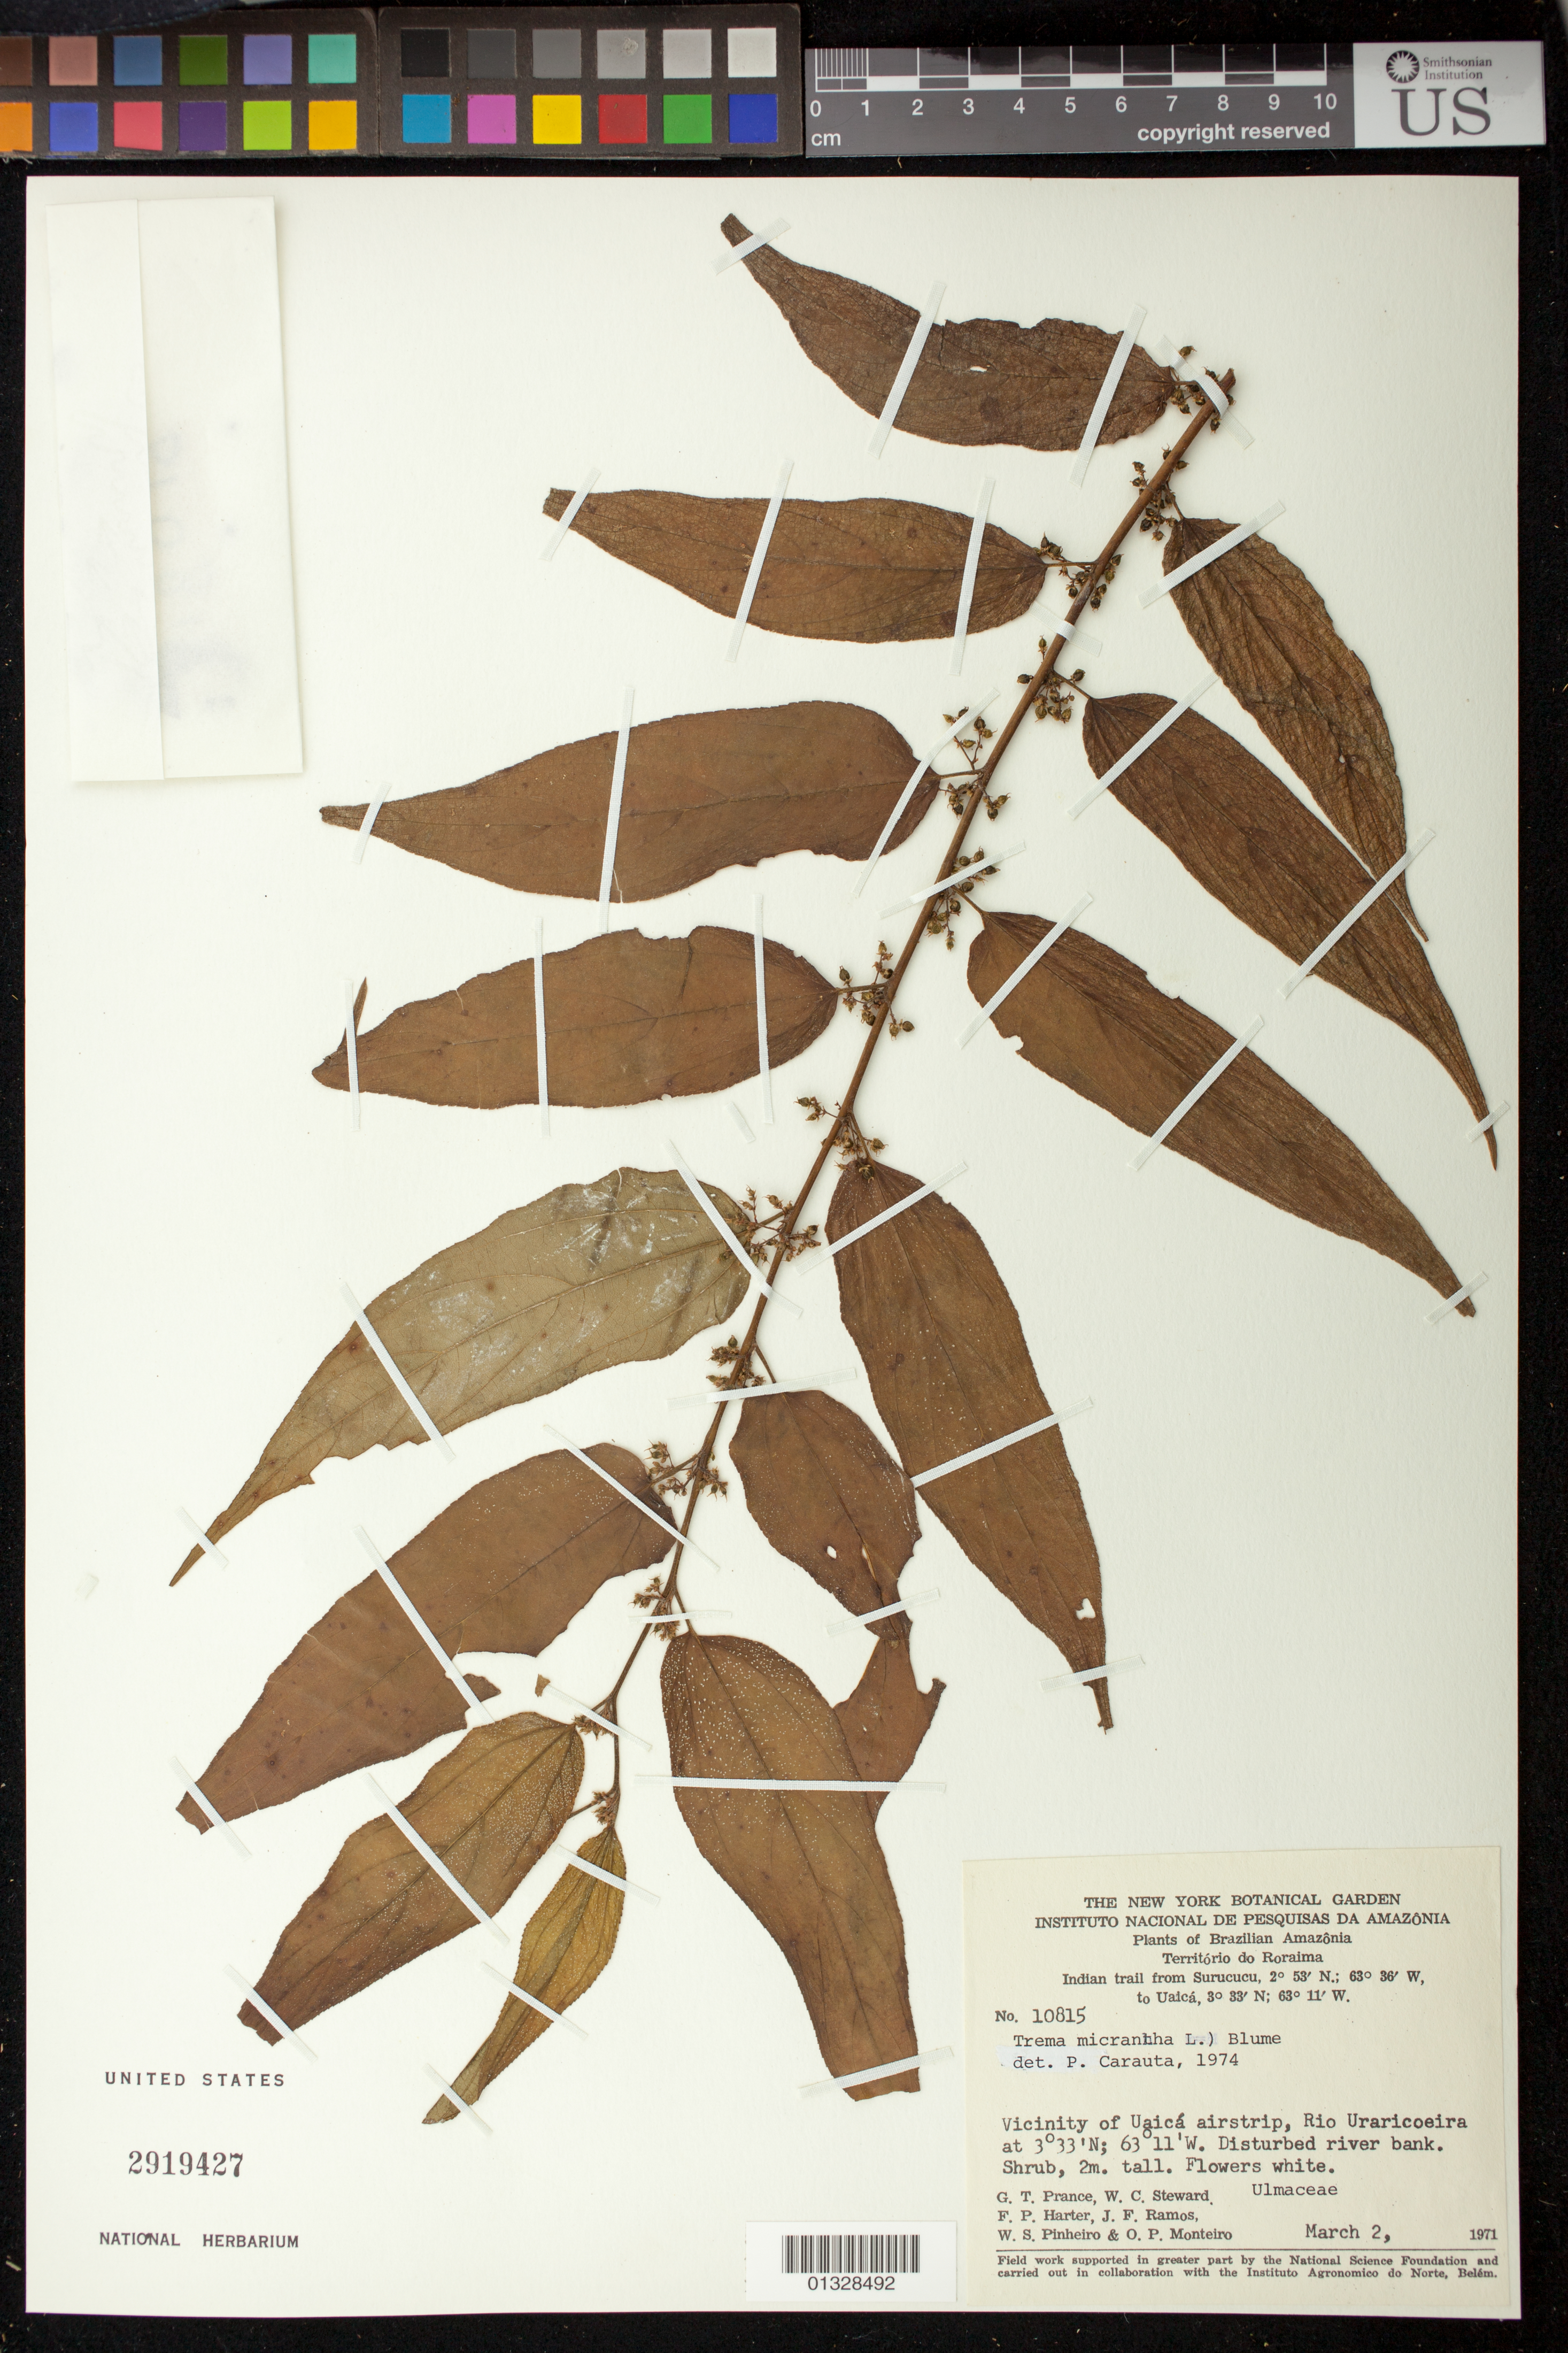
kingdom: Plantae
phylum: Tracheophyta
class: Magnoliopsida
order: Rosales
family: Cannabaceae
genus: Trema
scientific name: Trema micranthum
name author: (L.) Blume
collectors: G. T. Prance, W. C. Steward, F. P. Harter, J. F. Ramos, W. S. Pinheiro & O. P. Monteiro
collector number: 10815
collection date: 1971-03-02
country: Brazil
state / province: Roraima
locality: Vicinity of Uaicá airstrip, rio Uraricoeira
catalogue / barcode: US 2919427